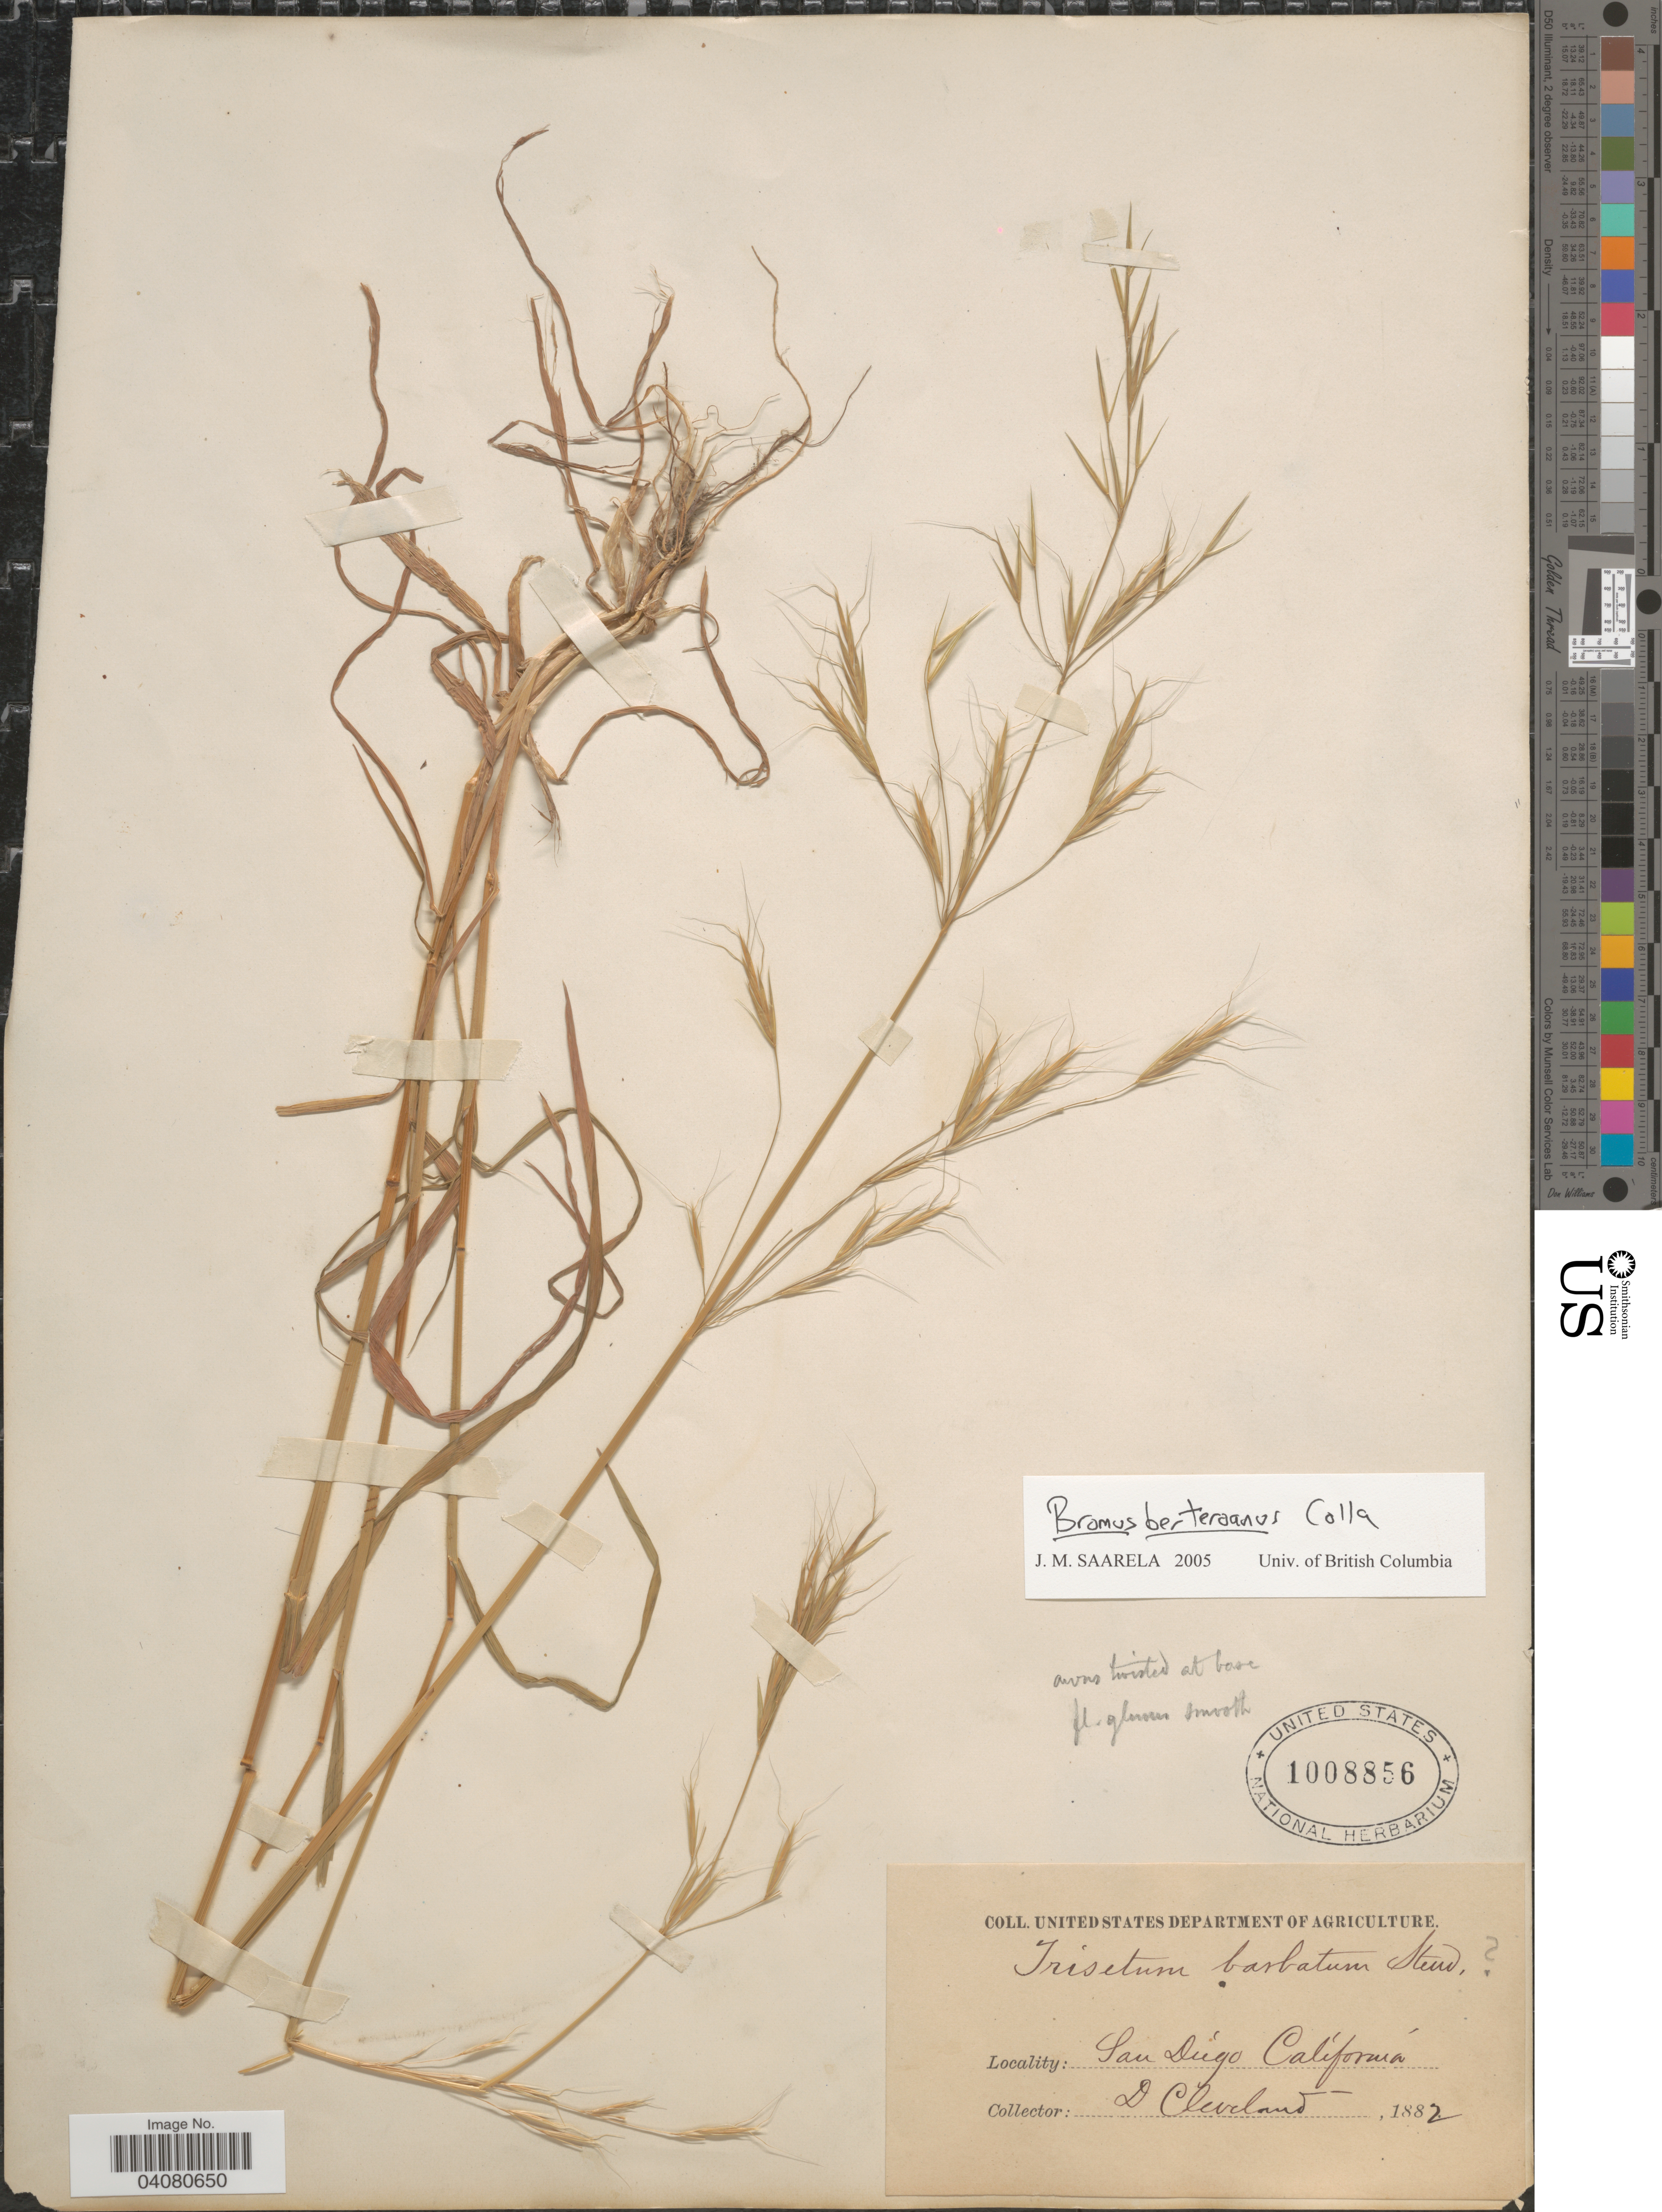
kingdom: Plantae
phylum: Tracheophyta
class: Liliopsida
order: Poales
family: Poaceae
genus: Bromus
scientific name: Bromus berteroanus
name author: Colla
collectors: D. Cleveland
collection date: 1882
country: United States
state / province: California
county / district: San Diego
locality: San Diego.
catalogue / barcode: US 1008856